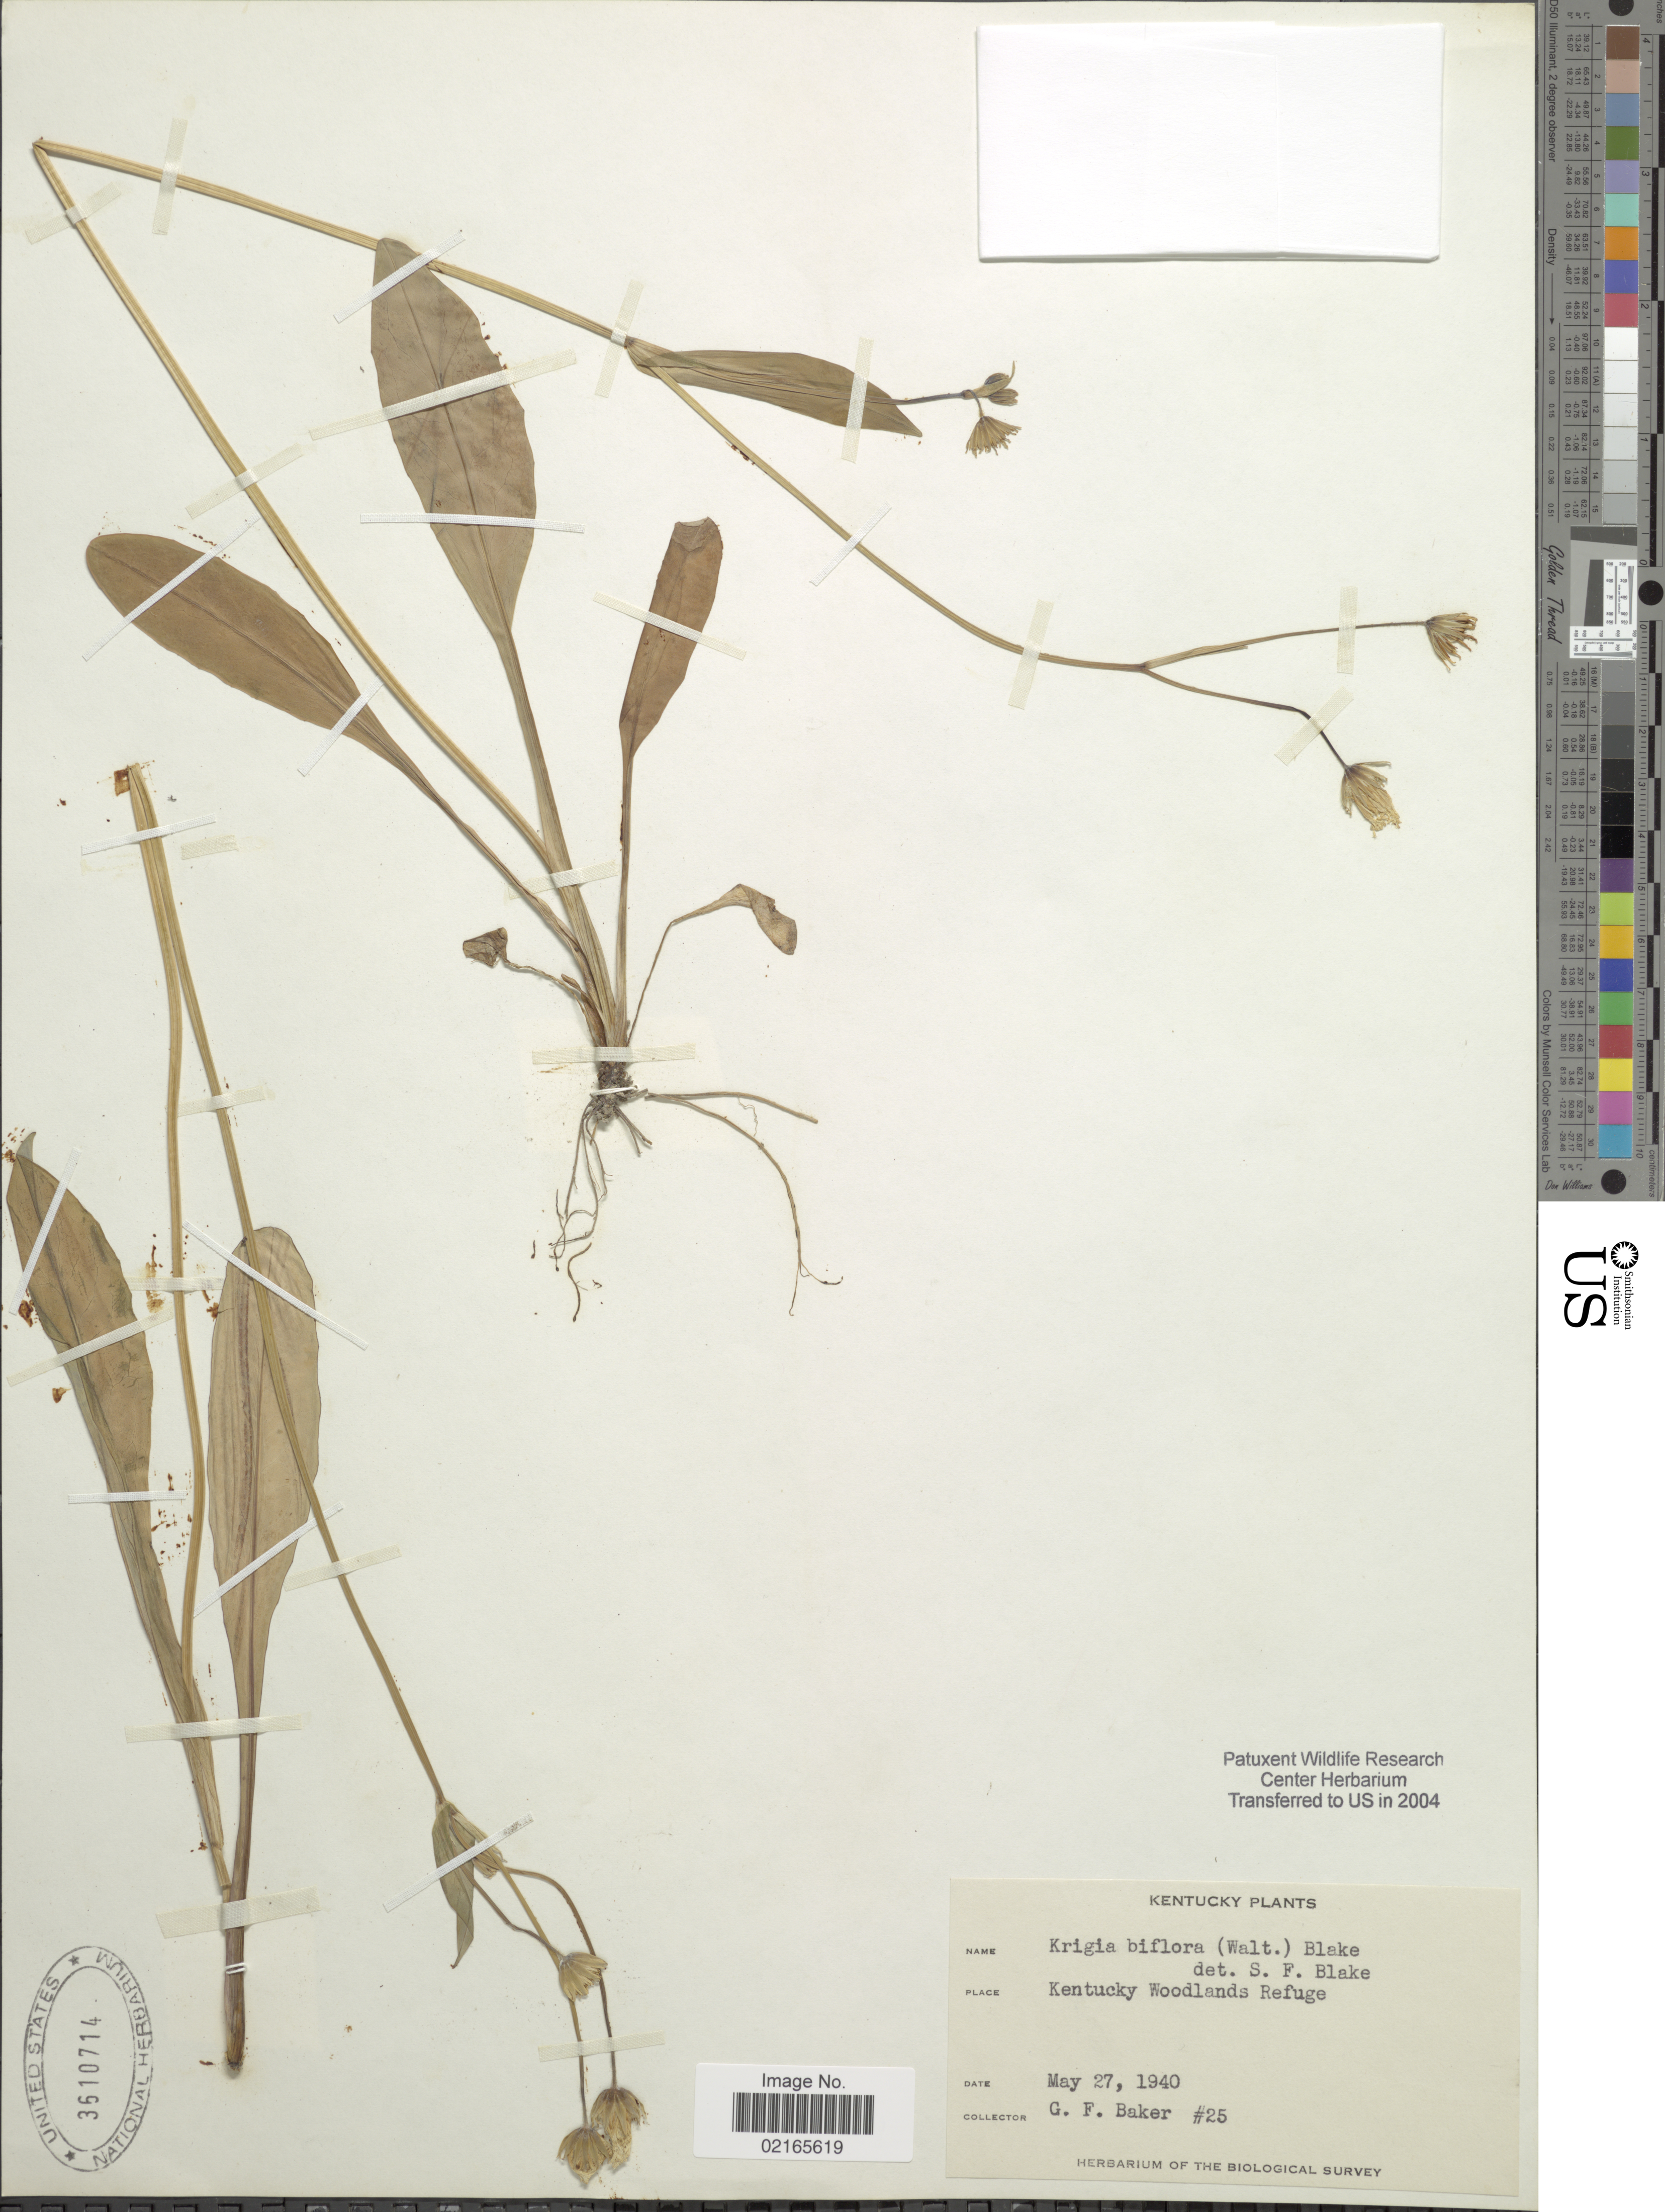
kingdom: Plantae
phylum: Tracheophyta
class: Magnoliopsida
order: Asterales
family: Asteraceae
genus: Krigia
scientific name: Krigia biflora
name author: (Walter) S.F. Blake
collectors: G. Baker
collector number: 25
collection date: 1940-05-27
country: United States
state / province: Kentucky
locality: Kentucky Woodlands Refuge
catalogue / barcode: US 3610714